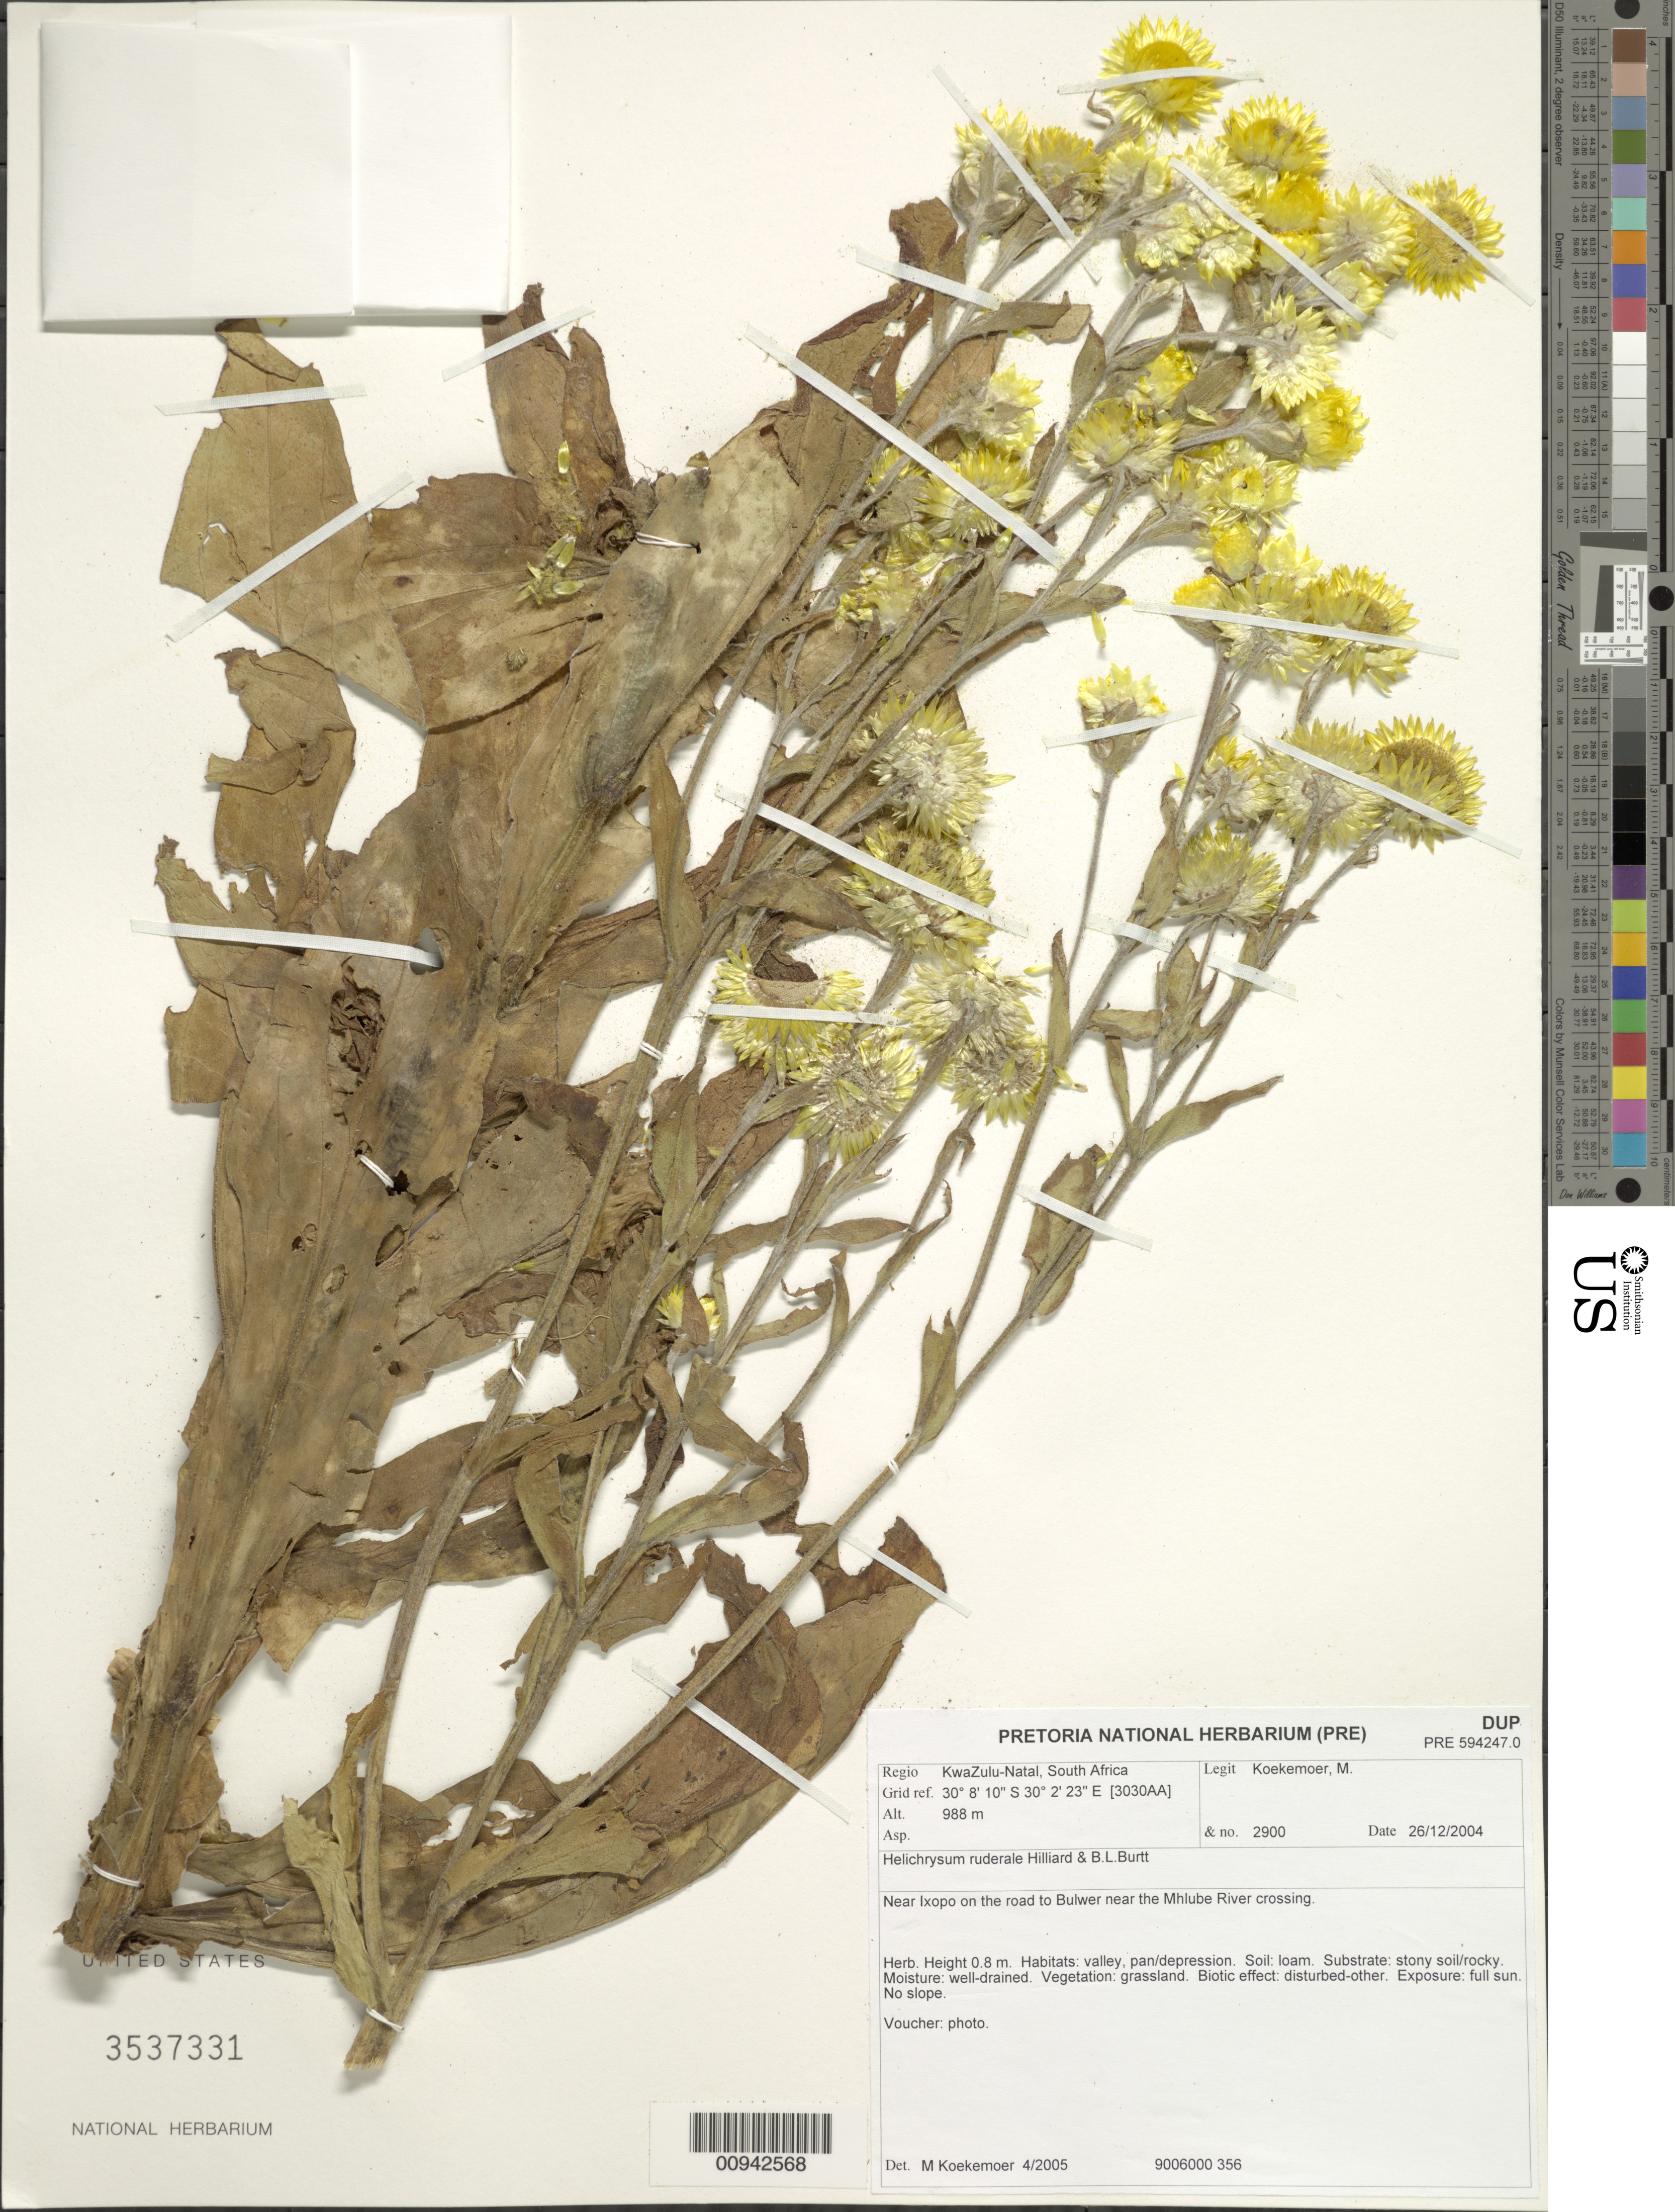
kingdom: Plantae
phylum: Tracheophyta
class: Magnoliopsida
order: Asterales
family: Asteraceae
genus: Helichrysum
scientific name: Helichrysum ruderale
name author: Hilliard & B.L. Burtt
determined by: Koekemoer, M.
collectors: M. Koekemoer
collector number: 2900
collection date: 2004-12-26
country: South Africa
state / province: KwaZulu-Natal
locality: near Ixopo on the road to Bulwer near the Mhulube River crossing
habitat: Valley, pan/depression. Loam. Stony soil-rocky. Well-drained. Grassland. Biotic effect: disturbed-other. Full sun. No slope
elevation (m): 988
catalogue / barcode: US 3537331